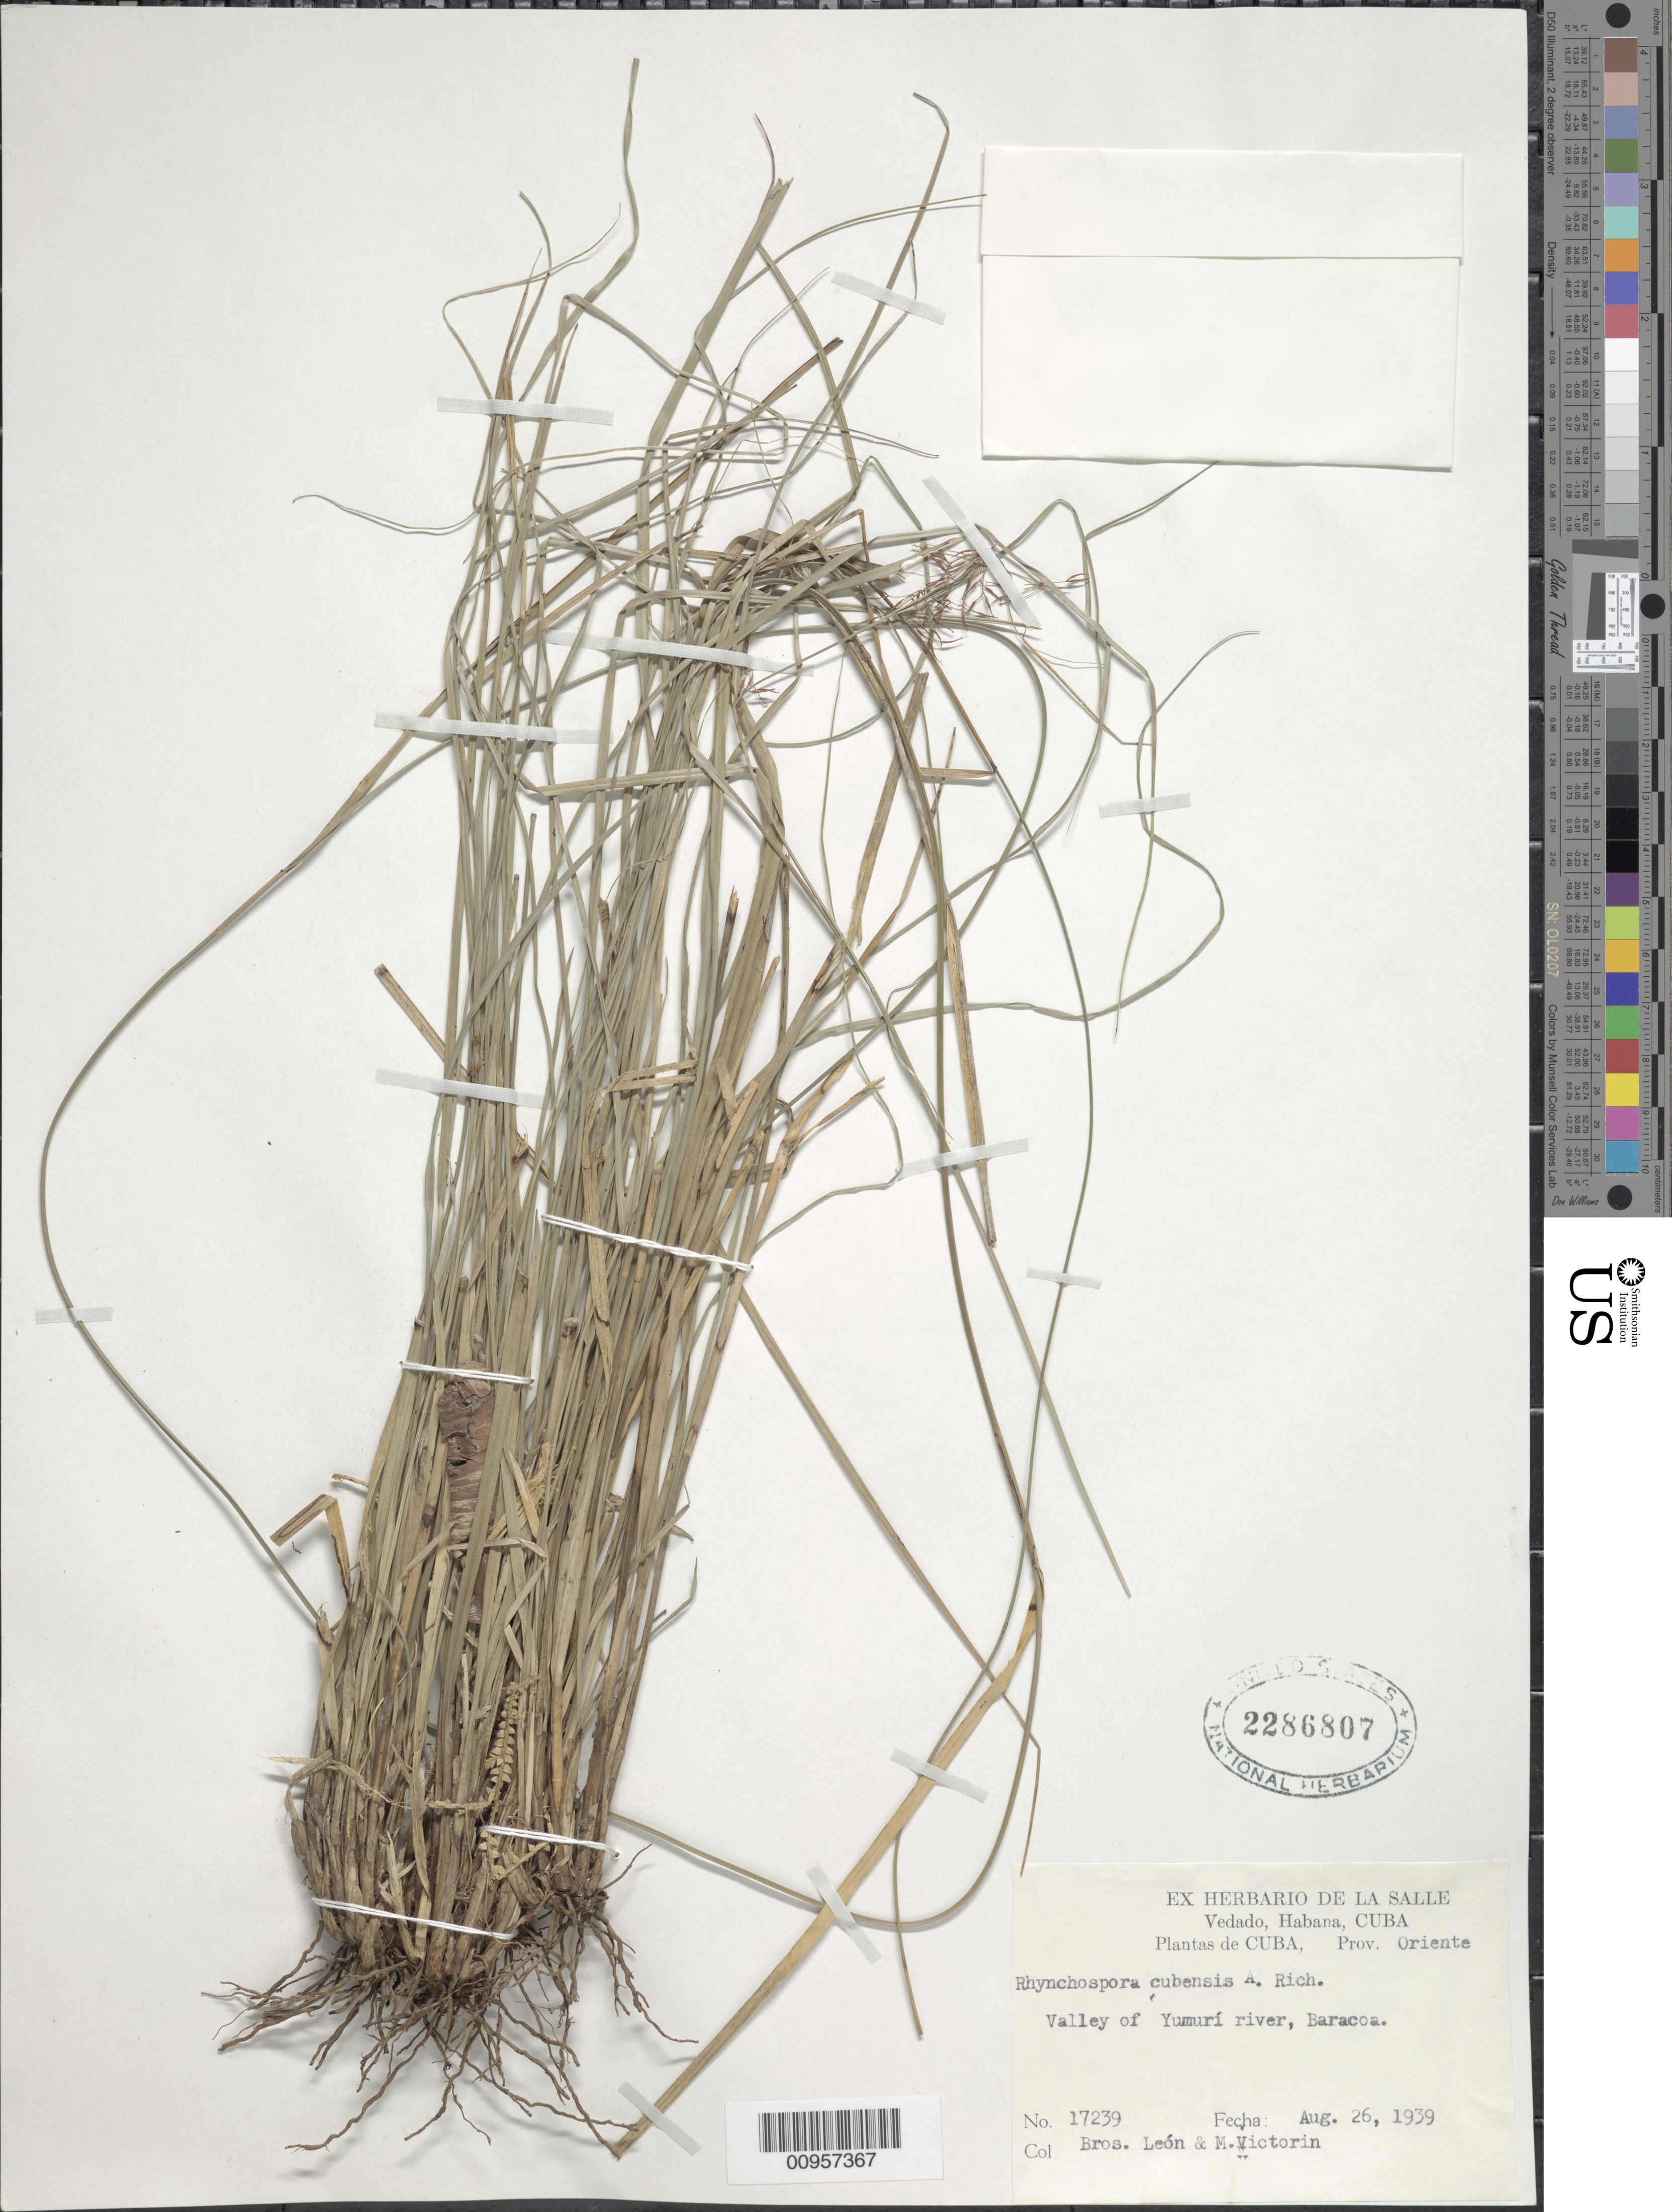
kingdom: Plantae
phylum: Tracheophyta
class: Liliopsida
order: Poales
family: Cyperaceae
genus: Rhynchospora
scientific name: Rhynchospora cubensis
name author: A. Rich.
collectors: Bro. León & F. Victorin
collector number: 17239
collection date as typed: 26 Aug 1939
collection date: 1939-08-26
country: Cuba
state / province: Guantanamo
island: Cuba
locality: Valley of Yumurí Rivier, Baracoa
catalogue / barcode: US 2286807